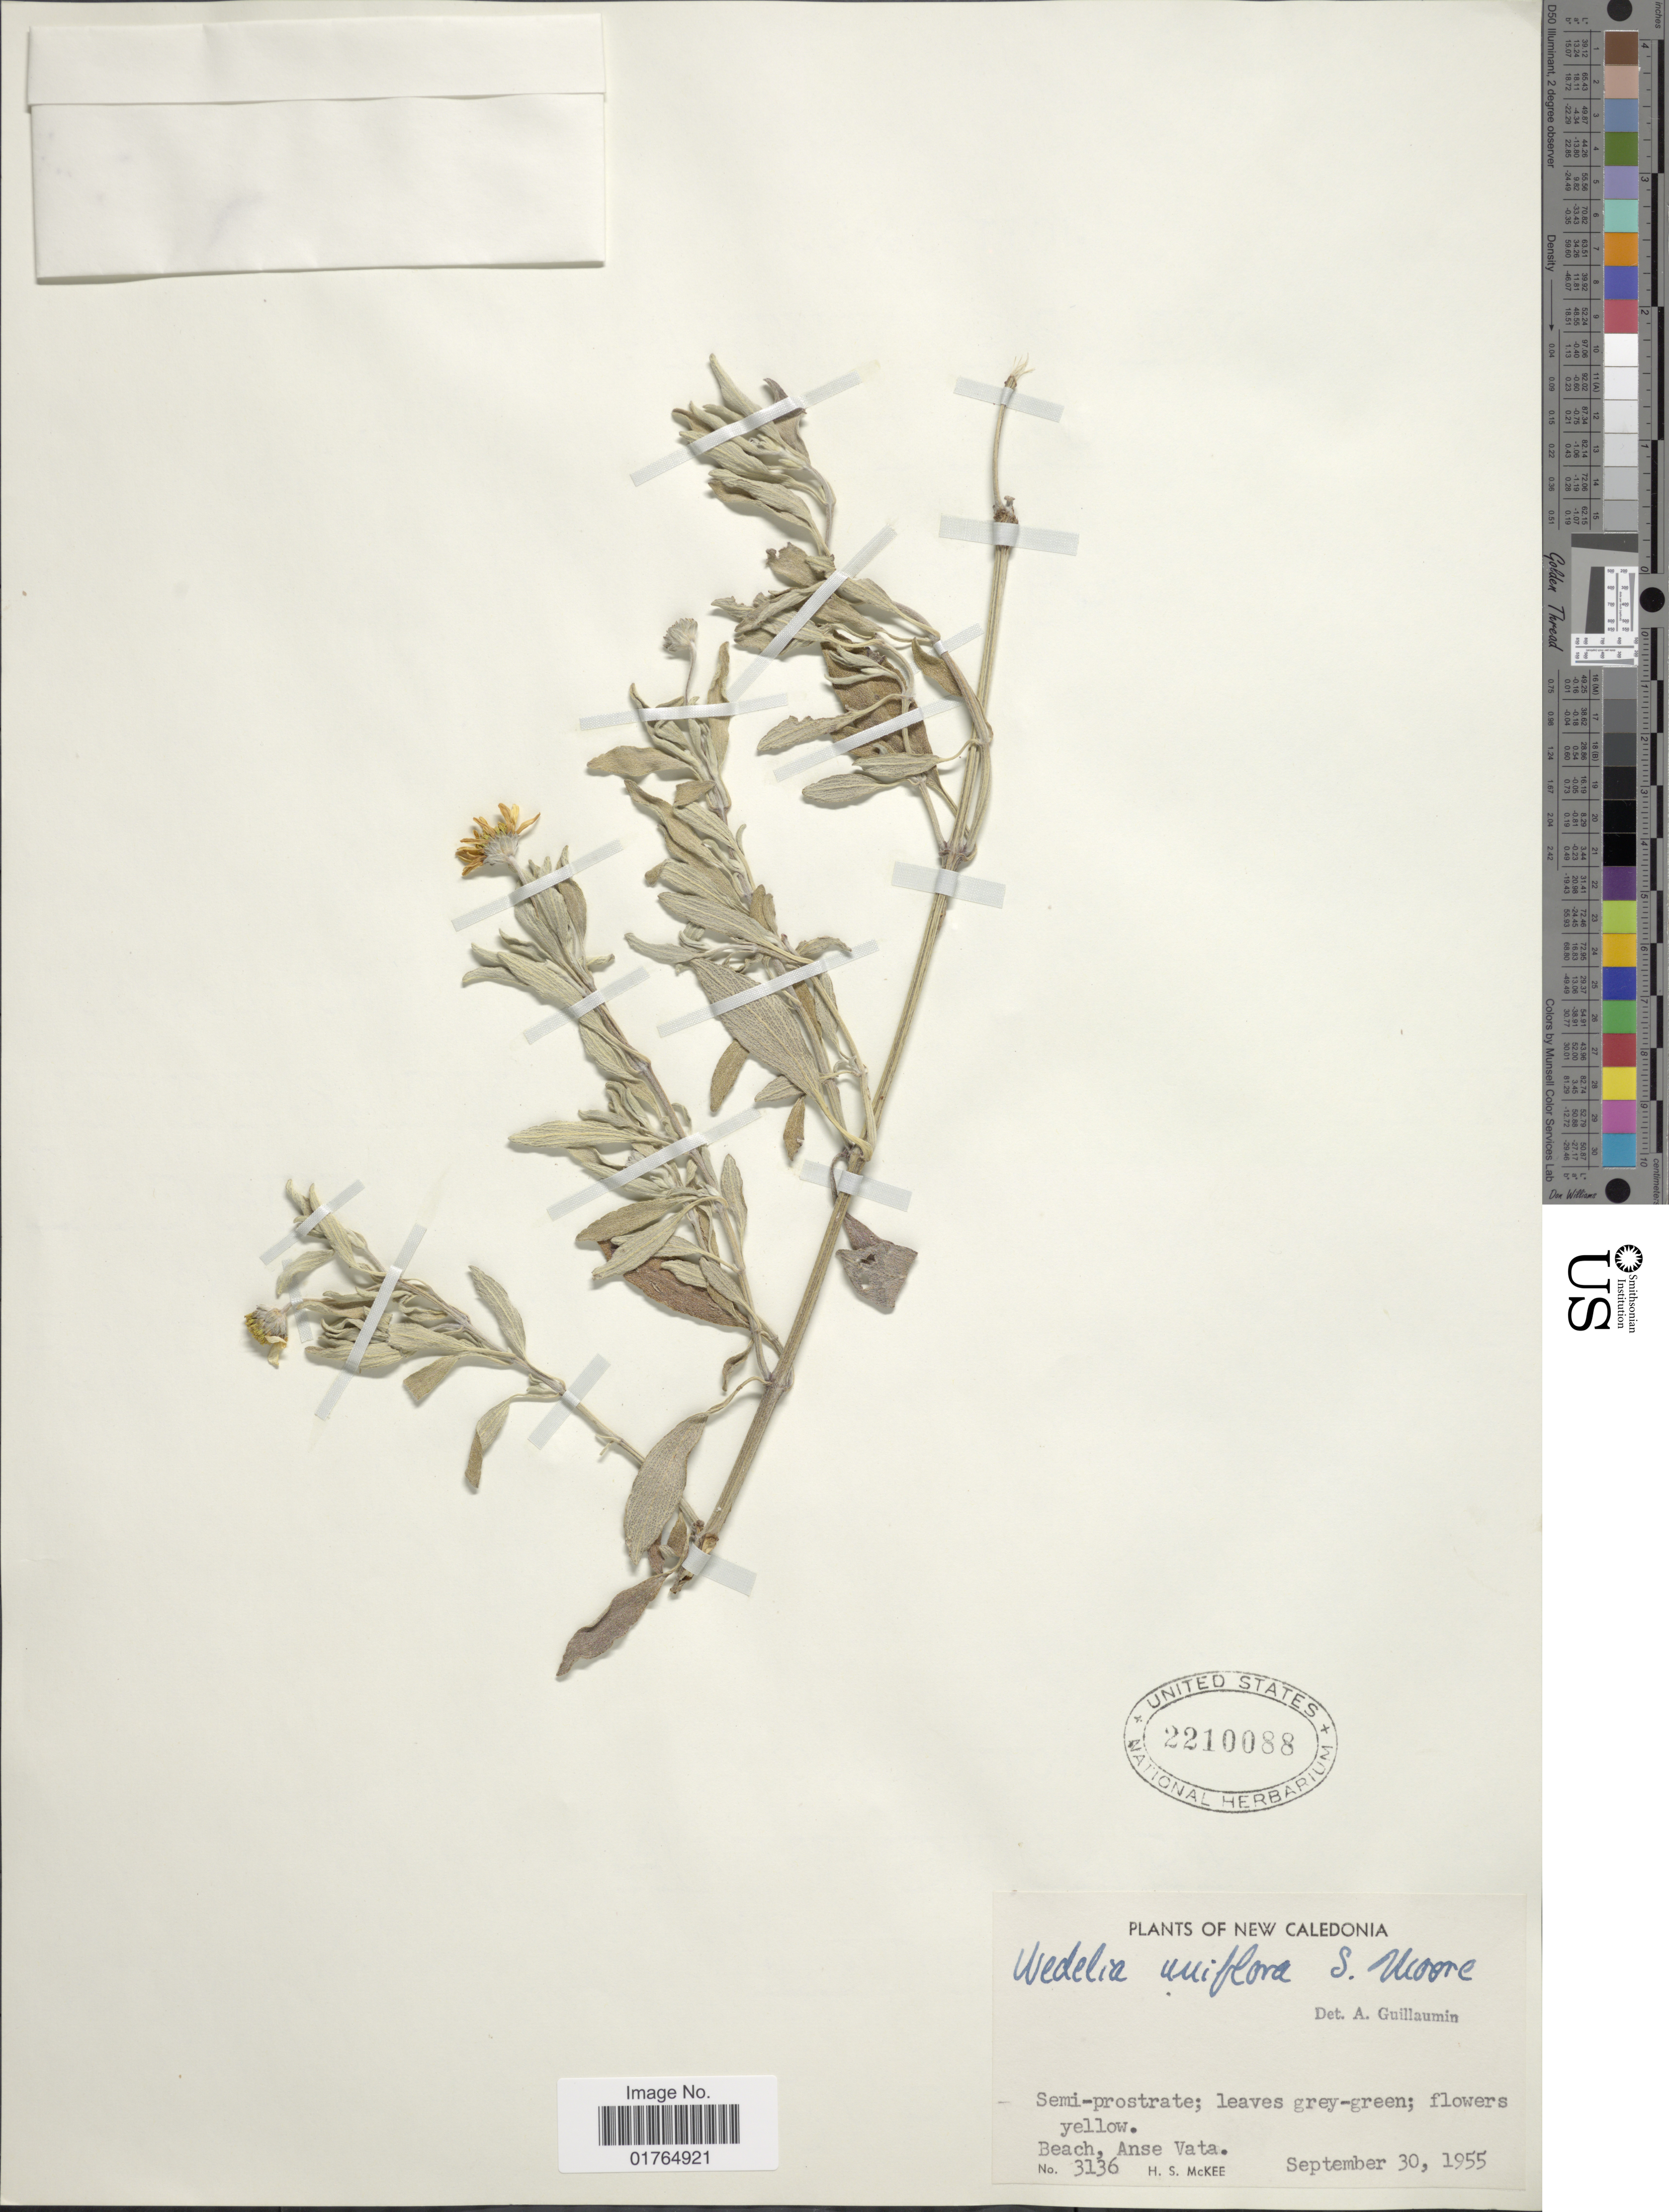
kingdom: Plantae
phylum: Tracheophyta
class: Magnoliopsida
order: Asterales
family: Asteraceae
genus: Wollastonia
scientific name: Wollastonia uniflora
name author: (Willd.) Orchard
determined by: Wagner, W. L., (BOT), Smithsonian Institution - National Museum of Natural History (UNITED STATES)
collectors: H. S. McKee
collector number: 3136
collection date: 1955-09-30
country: New Caledonia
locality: Beach, Anse Vata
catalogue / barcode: US 2210088